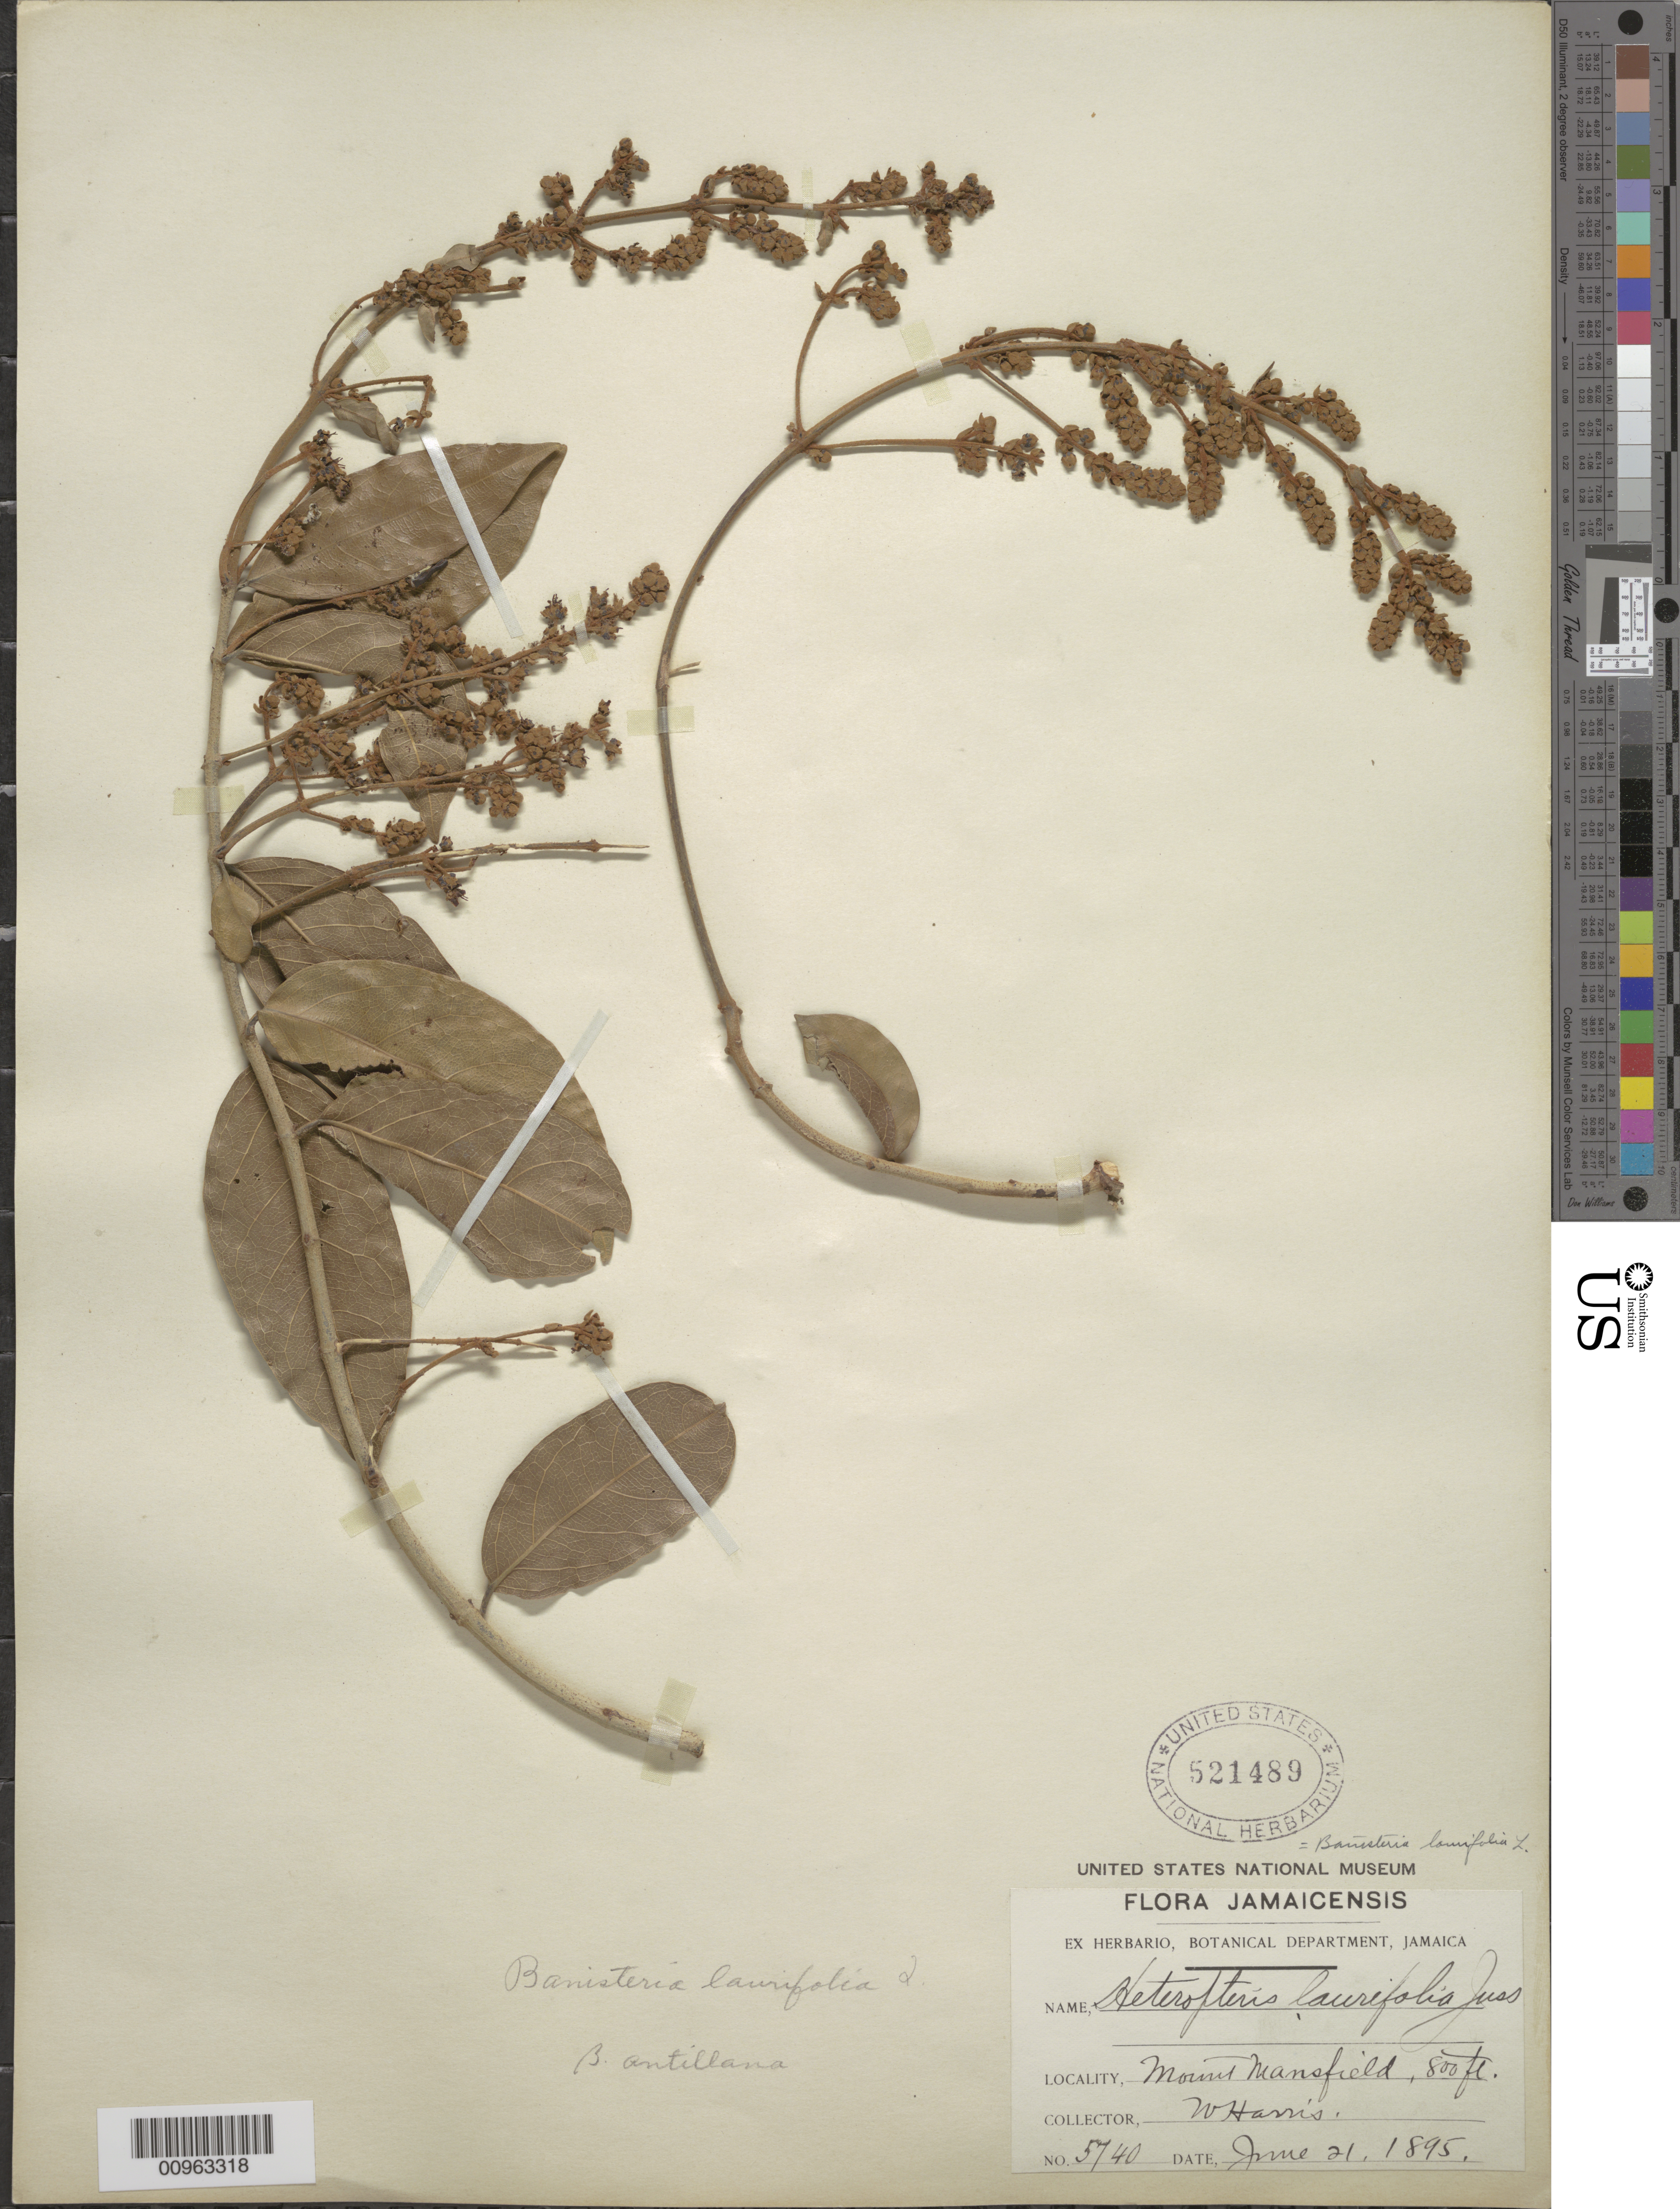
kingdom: Plantae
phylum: Tracheophyta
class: Magnoliopsida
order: Malpighiales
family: Malpighiaceae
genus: Heteropterys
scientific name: Heteropterys laurifolia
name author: (L.) A. Juss.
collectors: W. H. Harris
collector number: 5740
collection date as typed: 21 Jun 1895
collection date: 1895-06-21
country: Jamaica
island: Jamaica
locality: Mount Mansfield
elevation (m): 244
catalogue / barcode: US 521489